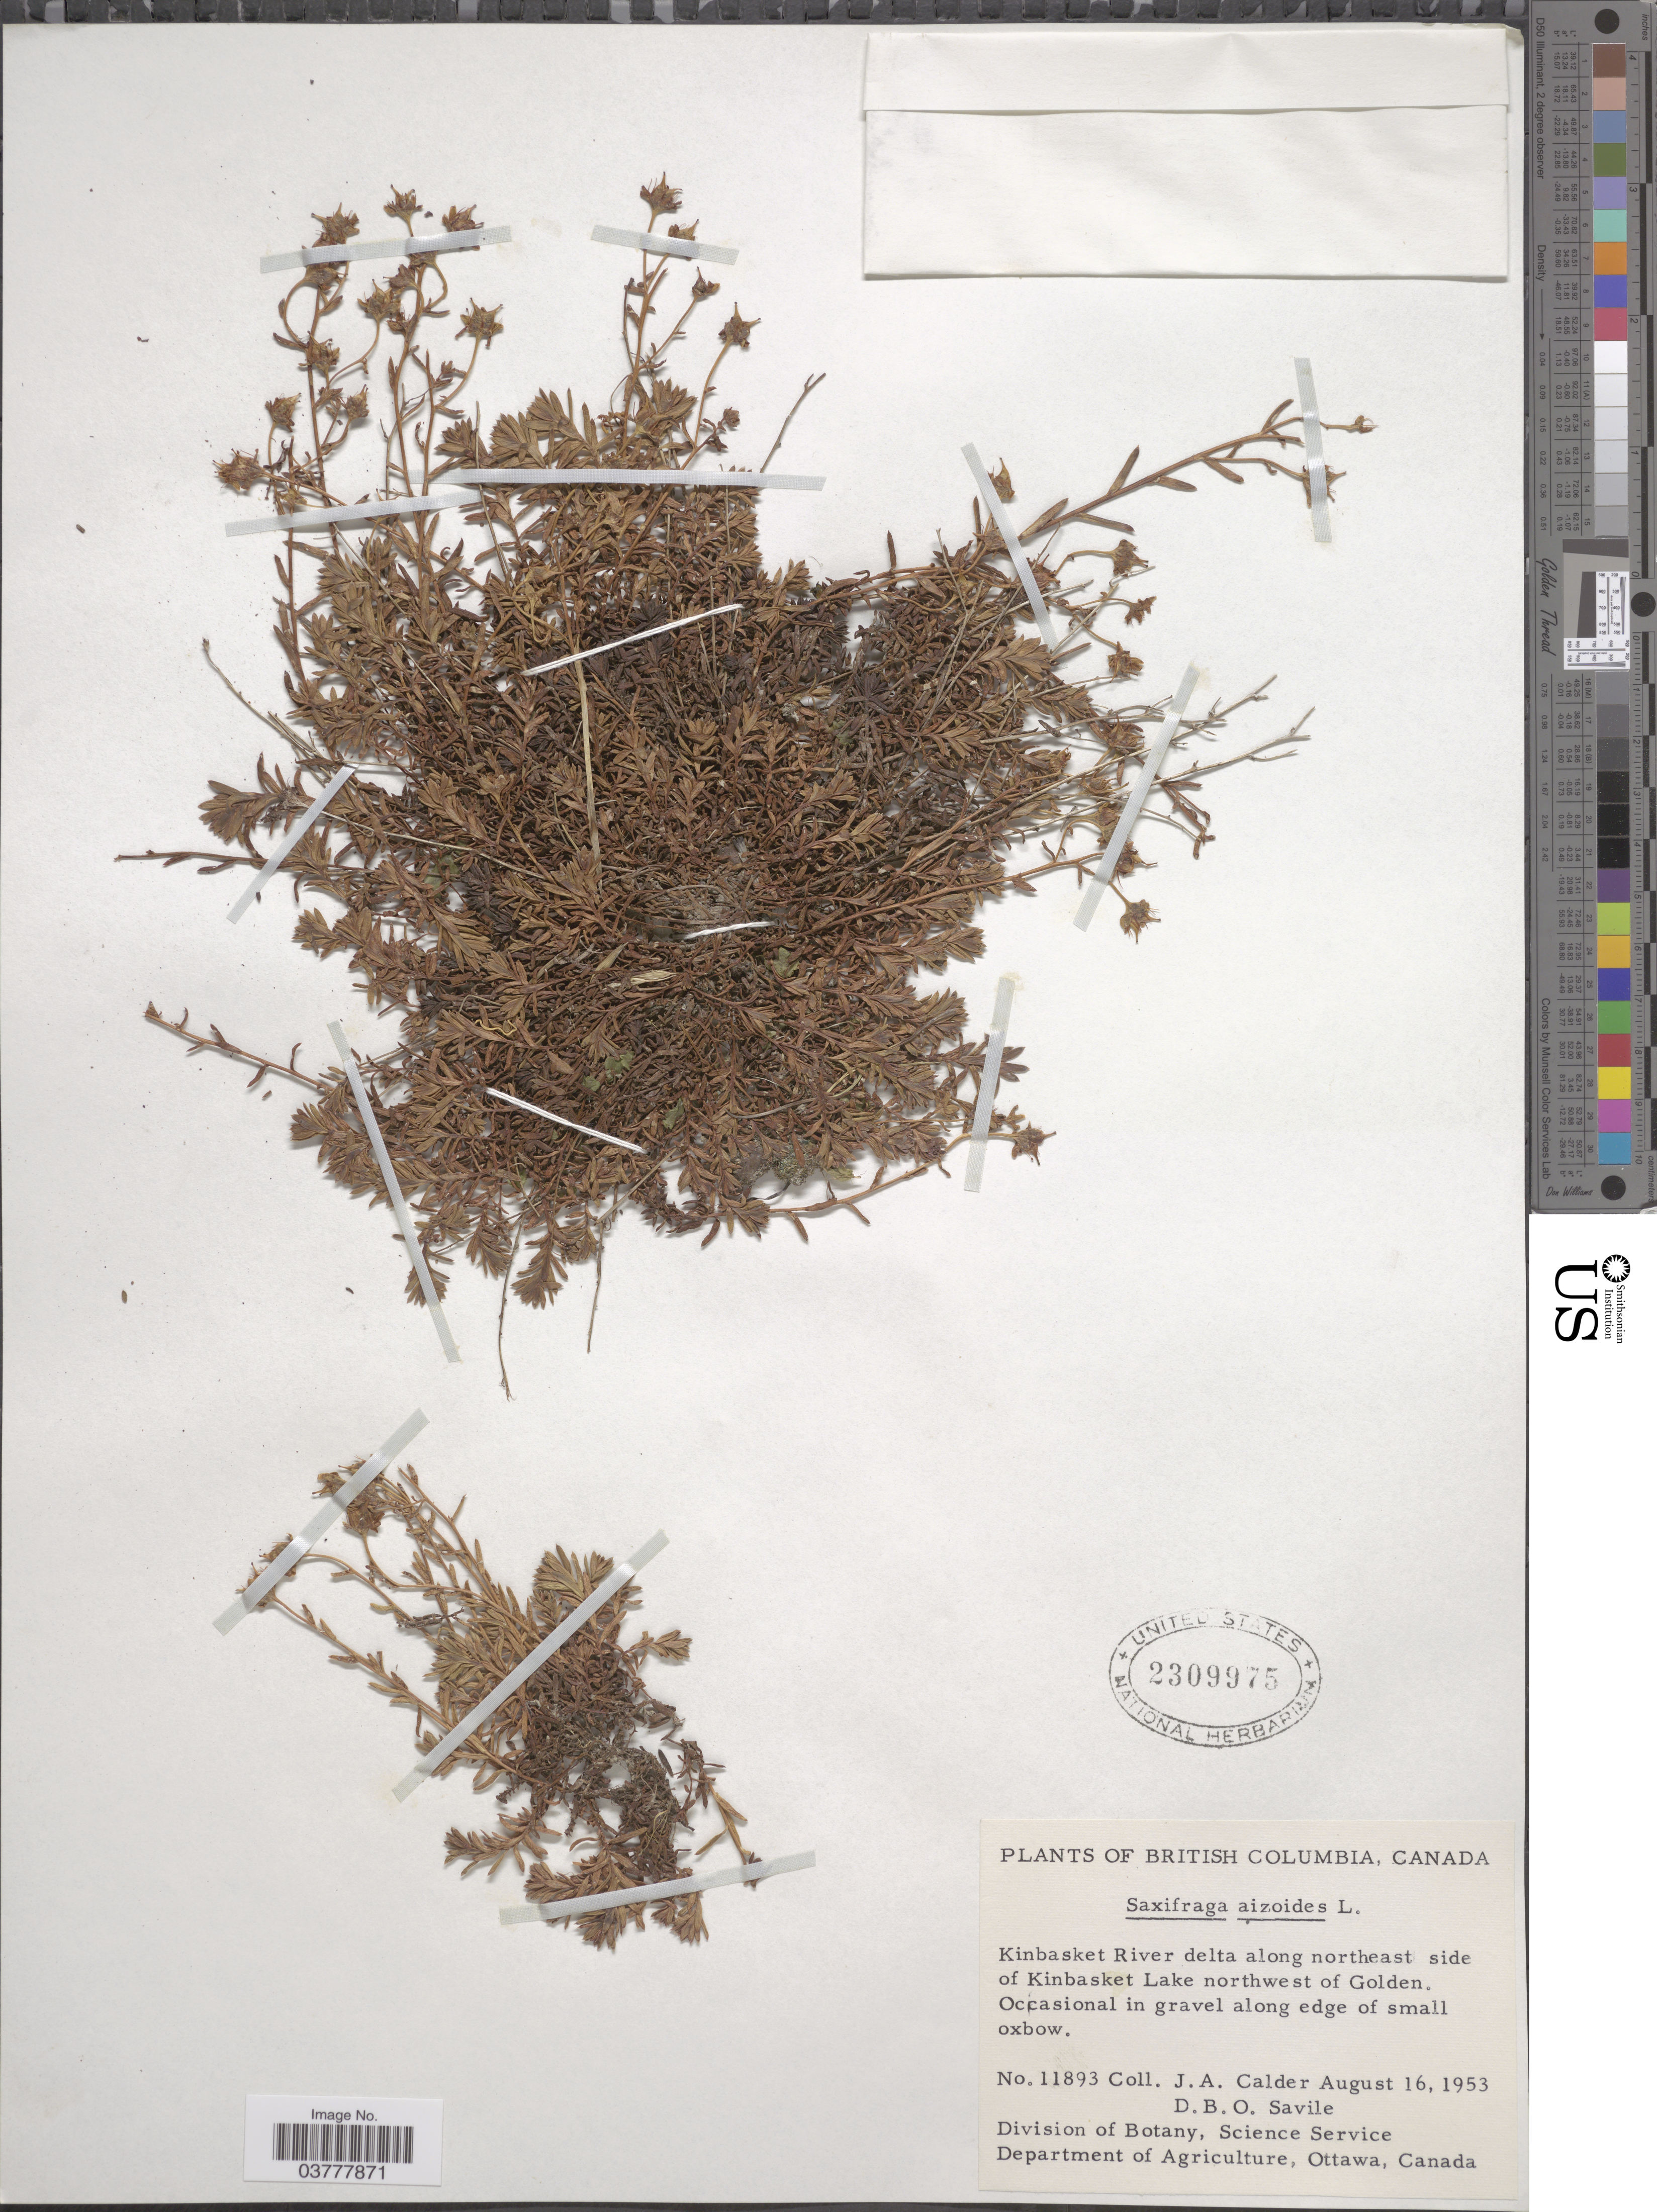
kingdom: Plantae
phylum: Tracheophyta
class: Magnoliopsida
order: Saxifragales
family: Saxifragaceae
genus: Saxifraga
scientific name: Saxifraga aizoides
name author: L.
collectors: J. A. Calder & D. Savile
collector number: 11893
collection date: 1953-08-16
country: Canada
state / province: British Columbia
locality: Kinbasket River delta along northeast side of Kinbasket Lake northwest of Golden.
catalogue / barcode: US 2309975